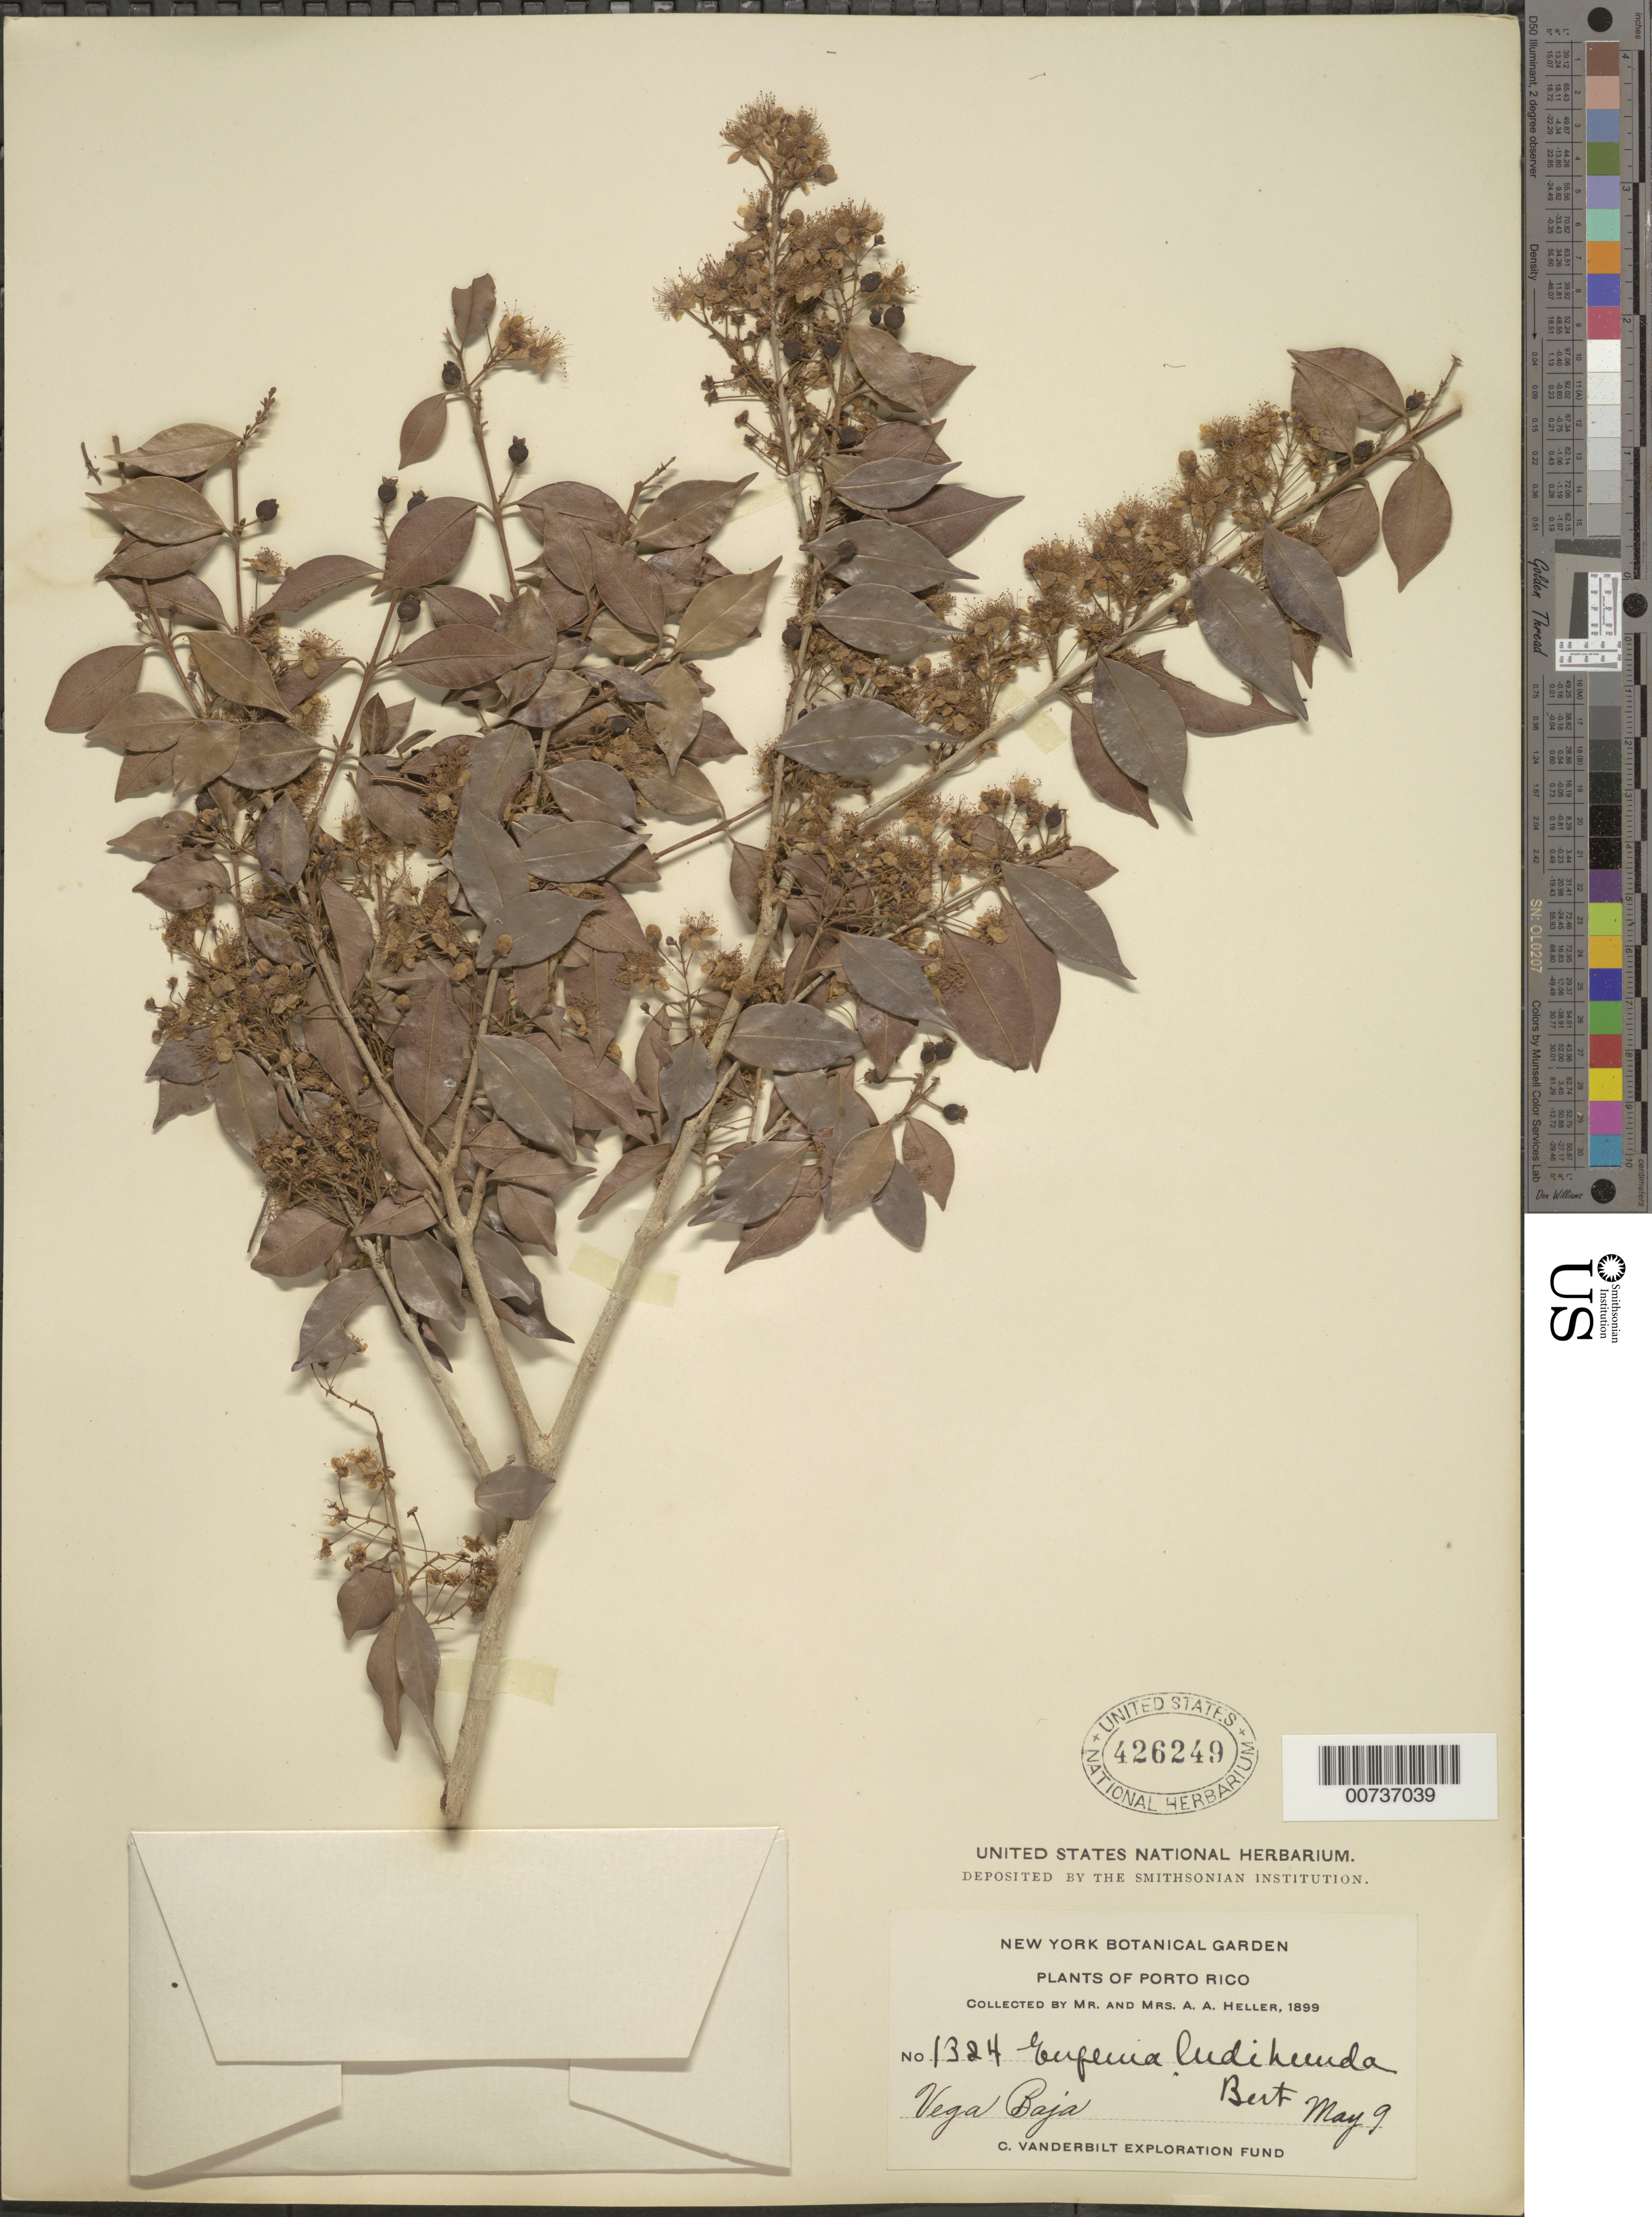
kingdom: Plantae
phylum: Tracheophyta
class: Magnoliopsida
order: Myrtales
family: Myrtaceae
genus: Eugenia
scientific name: Eugenia biflora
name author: (L.) DC.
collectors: A. A. Heller & E. G. Heller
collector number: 1324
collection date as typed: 09 May 1899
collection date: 1899-05-09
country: Puerto Rico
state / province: Vega Baja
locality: Vega Baja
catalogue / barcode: US 426249